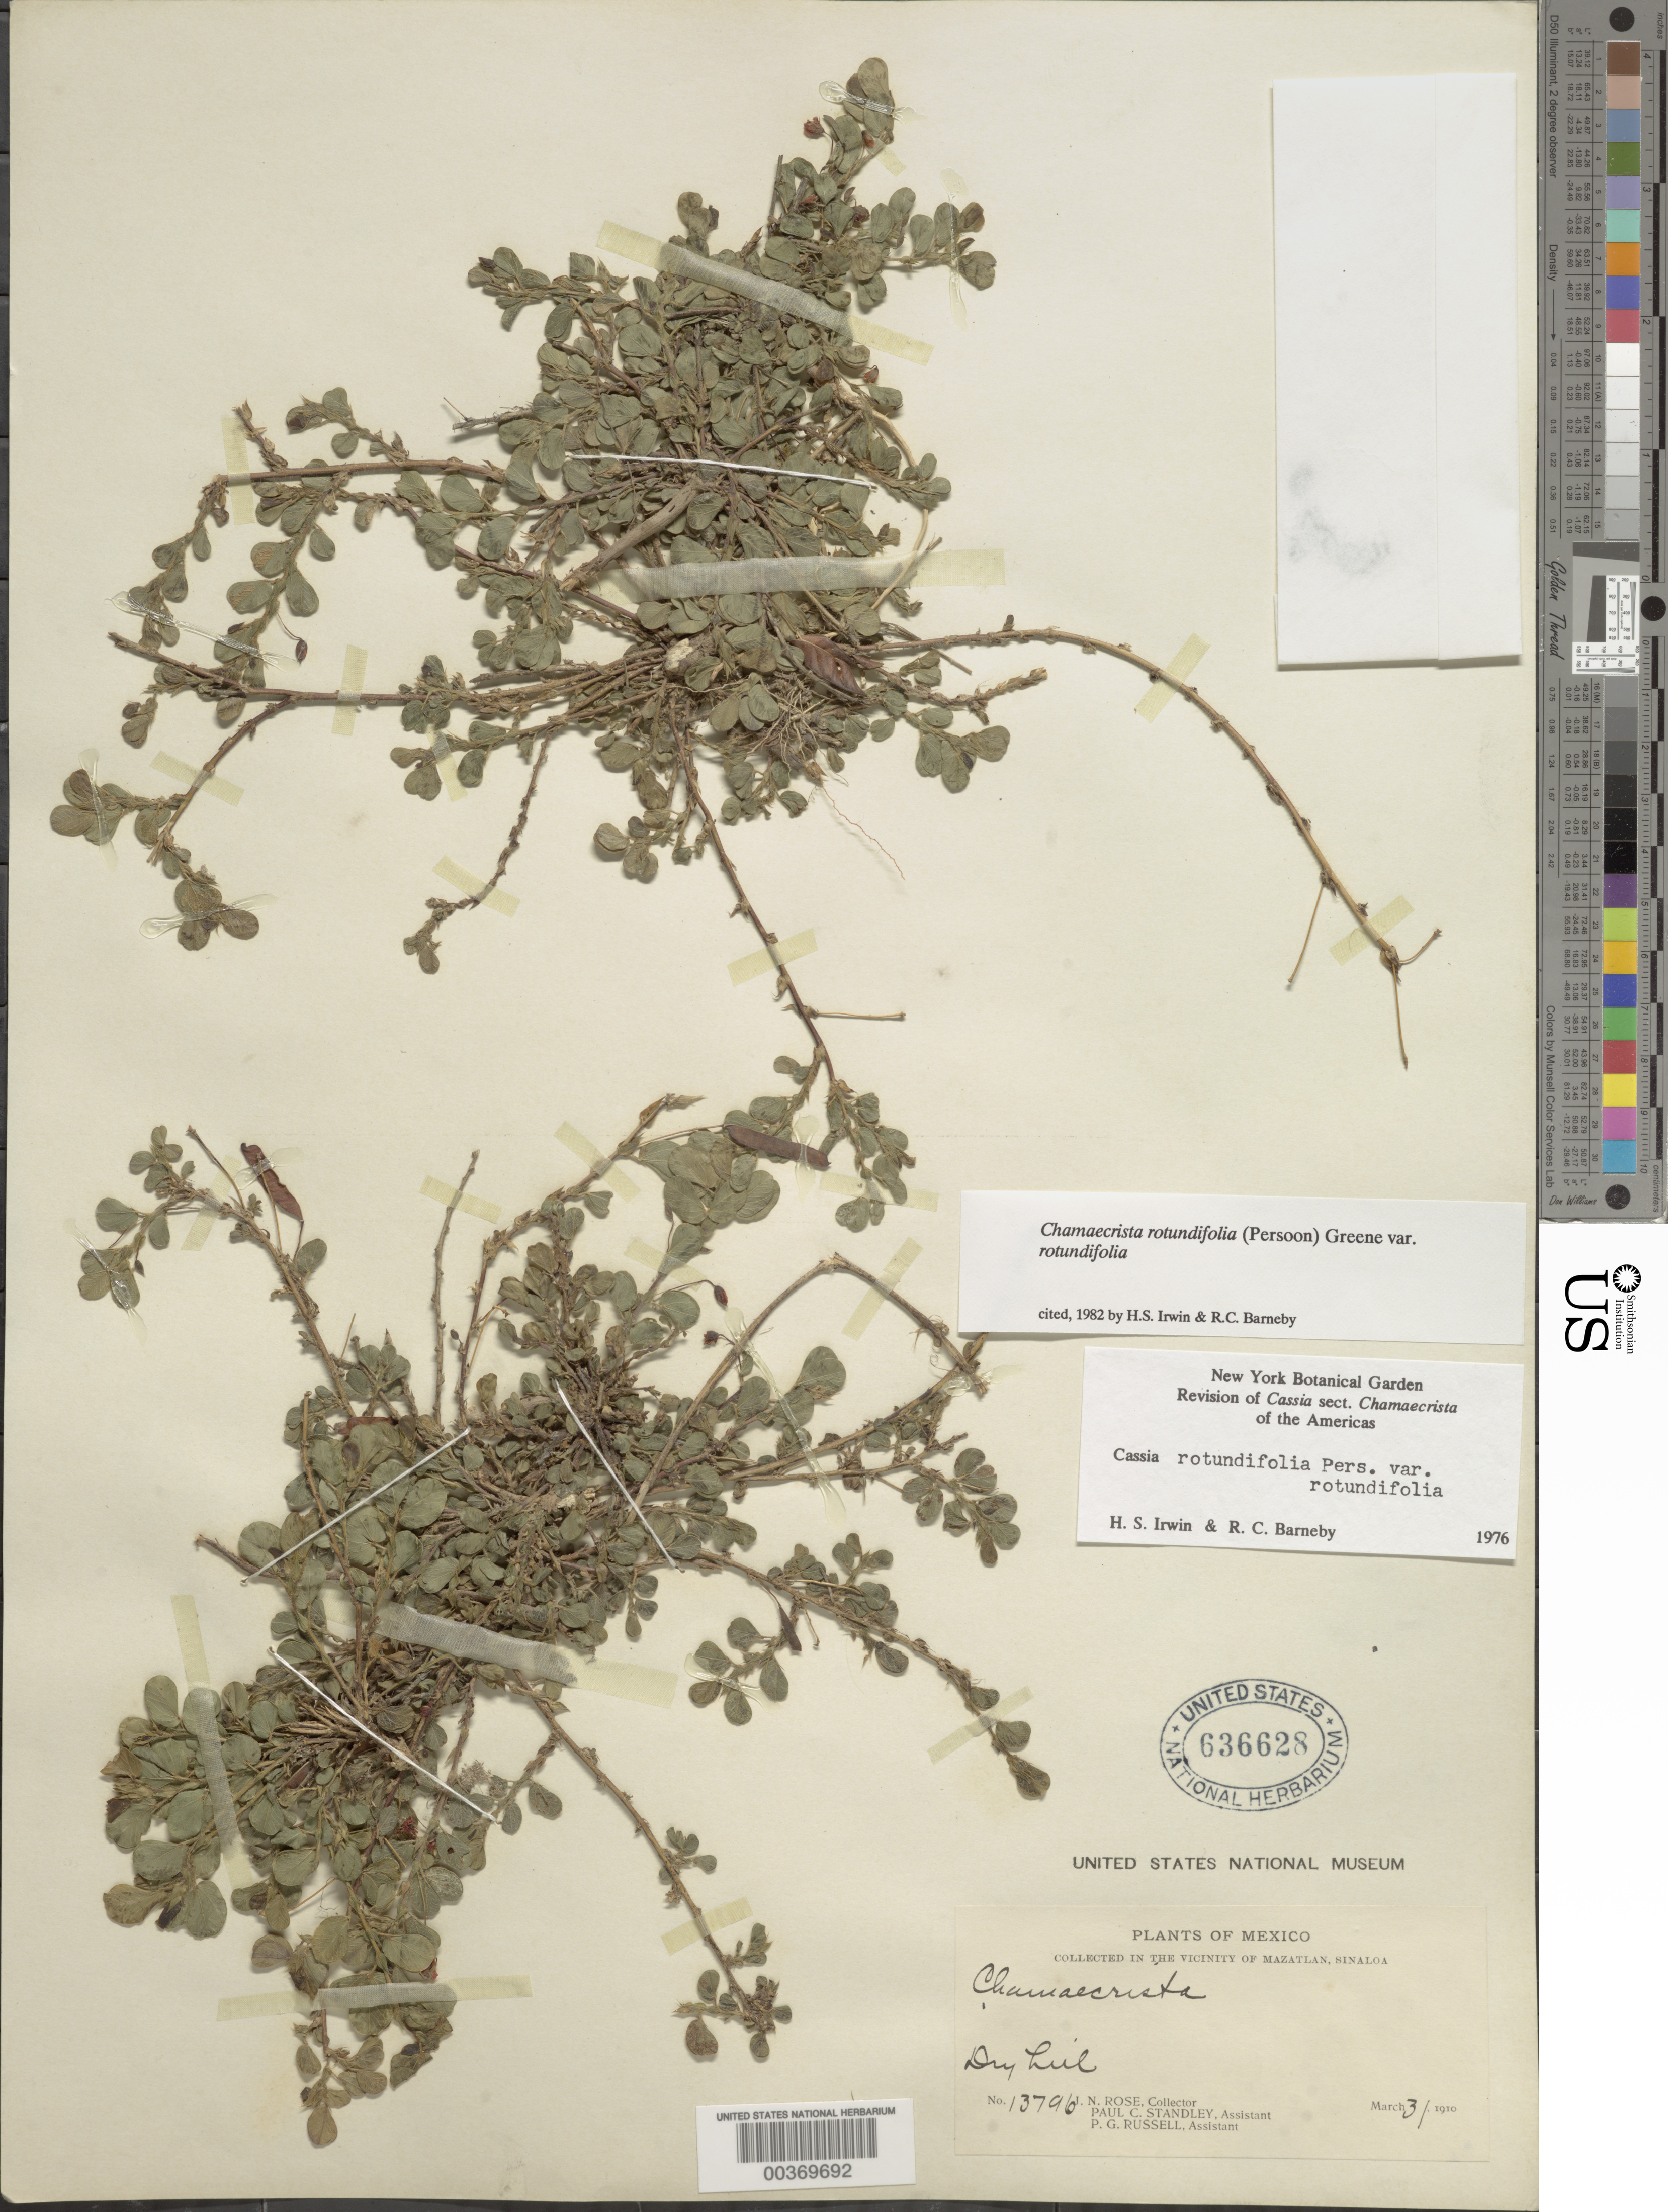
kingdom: Plantae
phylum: Tracheophyta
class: Magnoliopsida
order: Fabales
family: Fabaceae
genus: Chamaecrista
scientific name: Chamaecrista rotundifolia var. rotundifolia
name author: (Pers.) Greene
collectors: J. N. Rose, P. C. Standley & P. G. Russell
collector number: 13796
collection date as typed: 31 Mar 1910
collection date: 1910-03-31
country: Mexico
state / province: Sinaloa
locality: Vicinity of Mazatlan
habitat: Dry hill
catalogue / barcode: US 636628